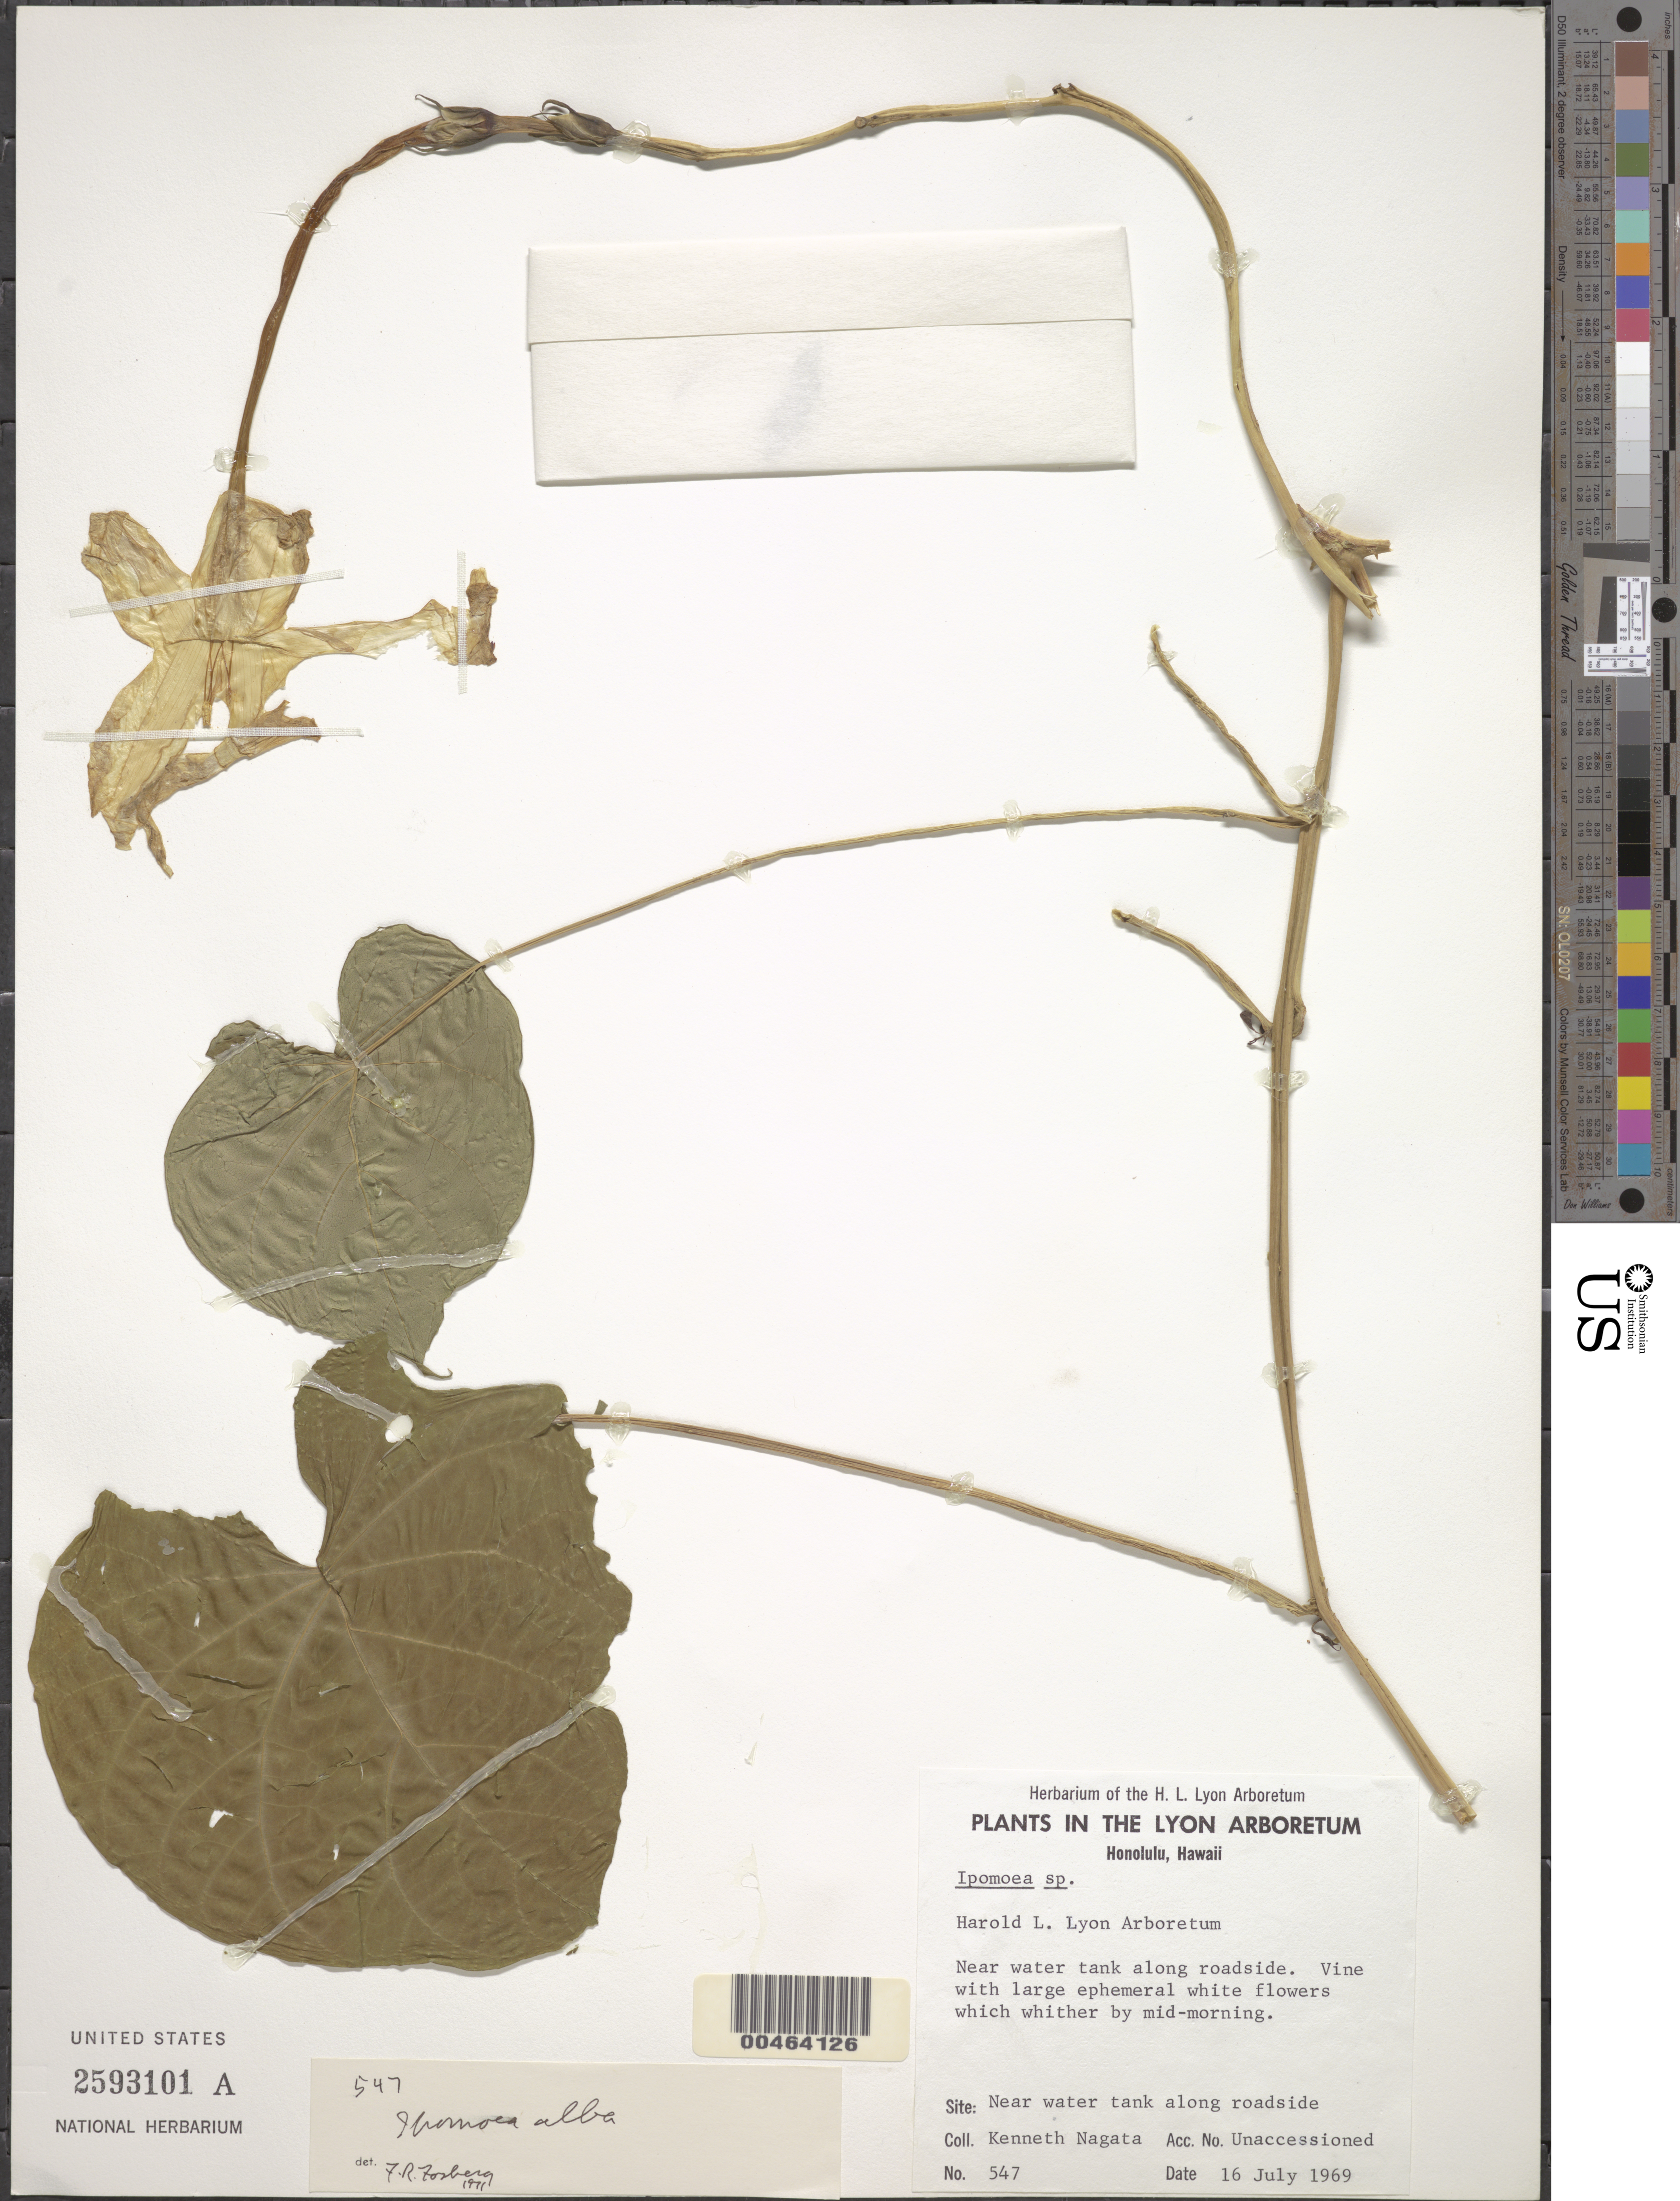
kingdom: Plantae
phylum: Tracheophyta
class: Magnoliopsida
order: Solanales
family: Convolvulaceae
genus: Ipomoea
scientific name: Ipomoea alba L.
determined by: Fosberg, F. R.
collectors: K. Nagata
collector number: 547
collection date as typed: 16 Jul 1969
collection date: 1969-07-16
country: United States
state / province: Hawaii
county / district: Honolulu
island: Oahu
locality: Honolulu, Harold L. Lyon Arboretum, near water tank along roadside.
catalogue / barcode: US 2593101A